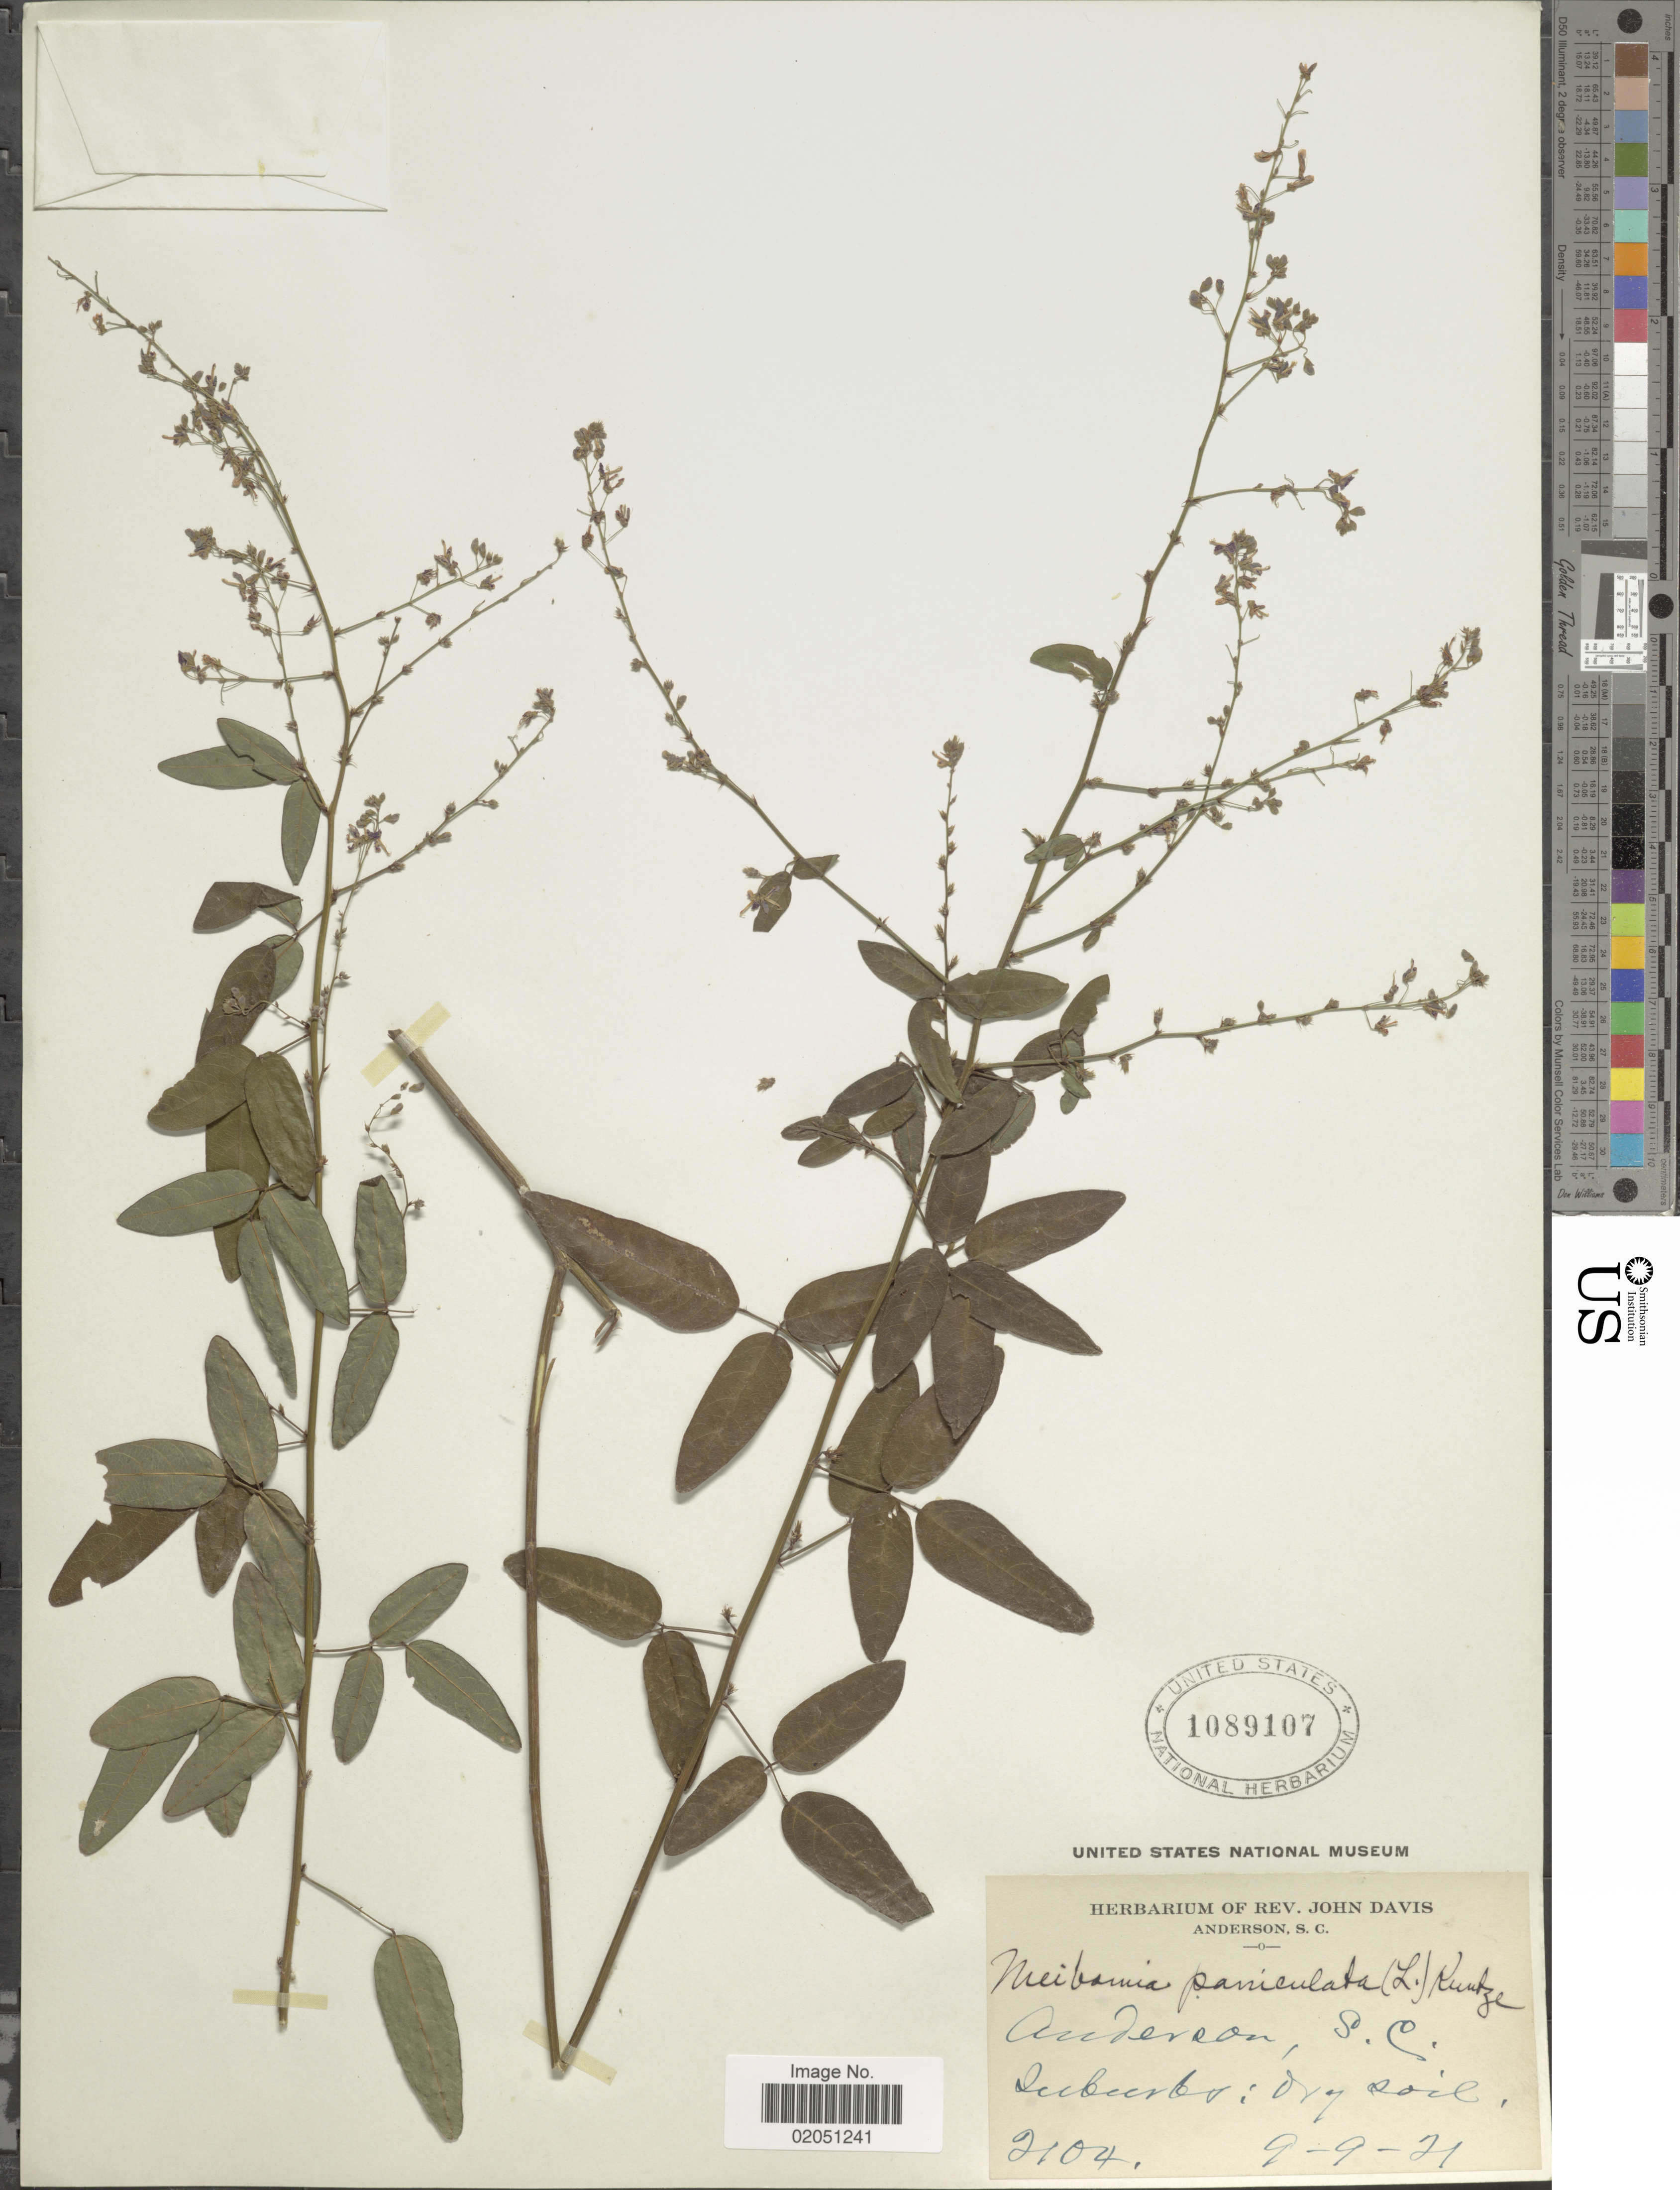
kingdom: Plantae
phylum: Tracheophyta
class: Magnoliopsida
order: Fabales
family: Fabaceae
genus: Desmodium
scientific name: Desmodium paniculatum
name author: (L.) DC.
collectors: ex herb. Rev. John Davis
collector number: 2104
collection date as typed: Transcribed d/m/y: 9/9/21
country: United States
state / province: South Carolina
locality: Anderson, [illegible text] Cr.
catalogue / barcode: US 1089107